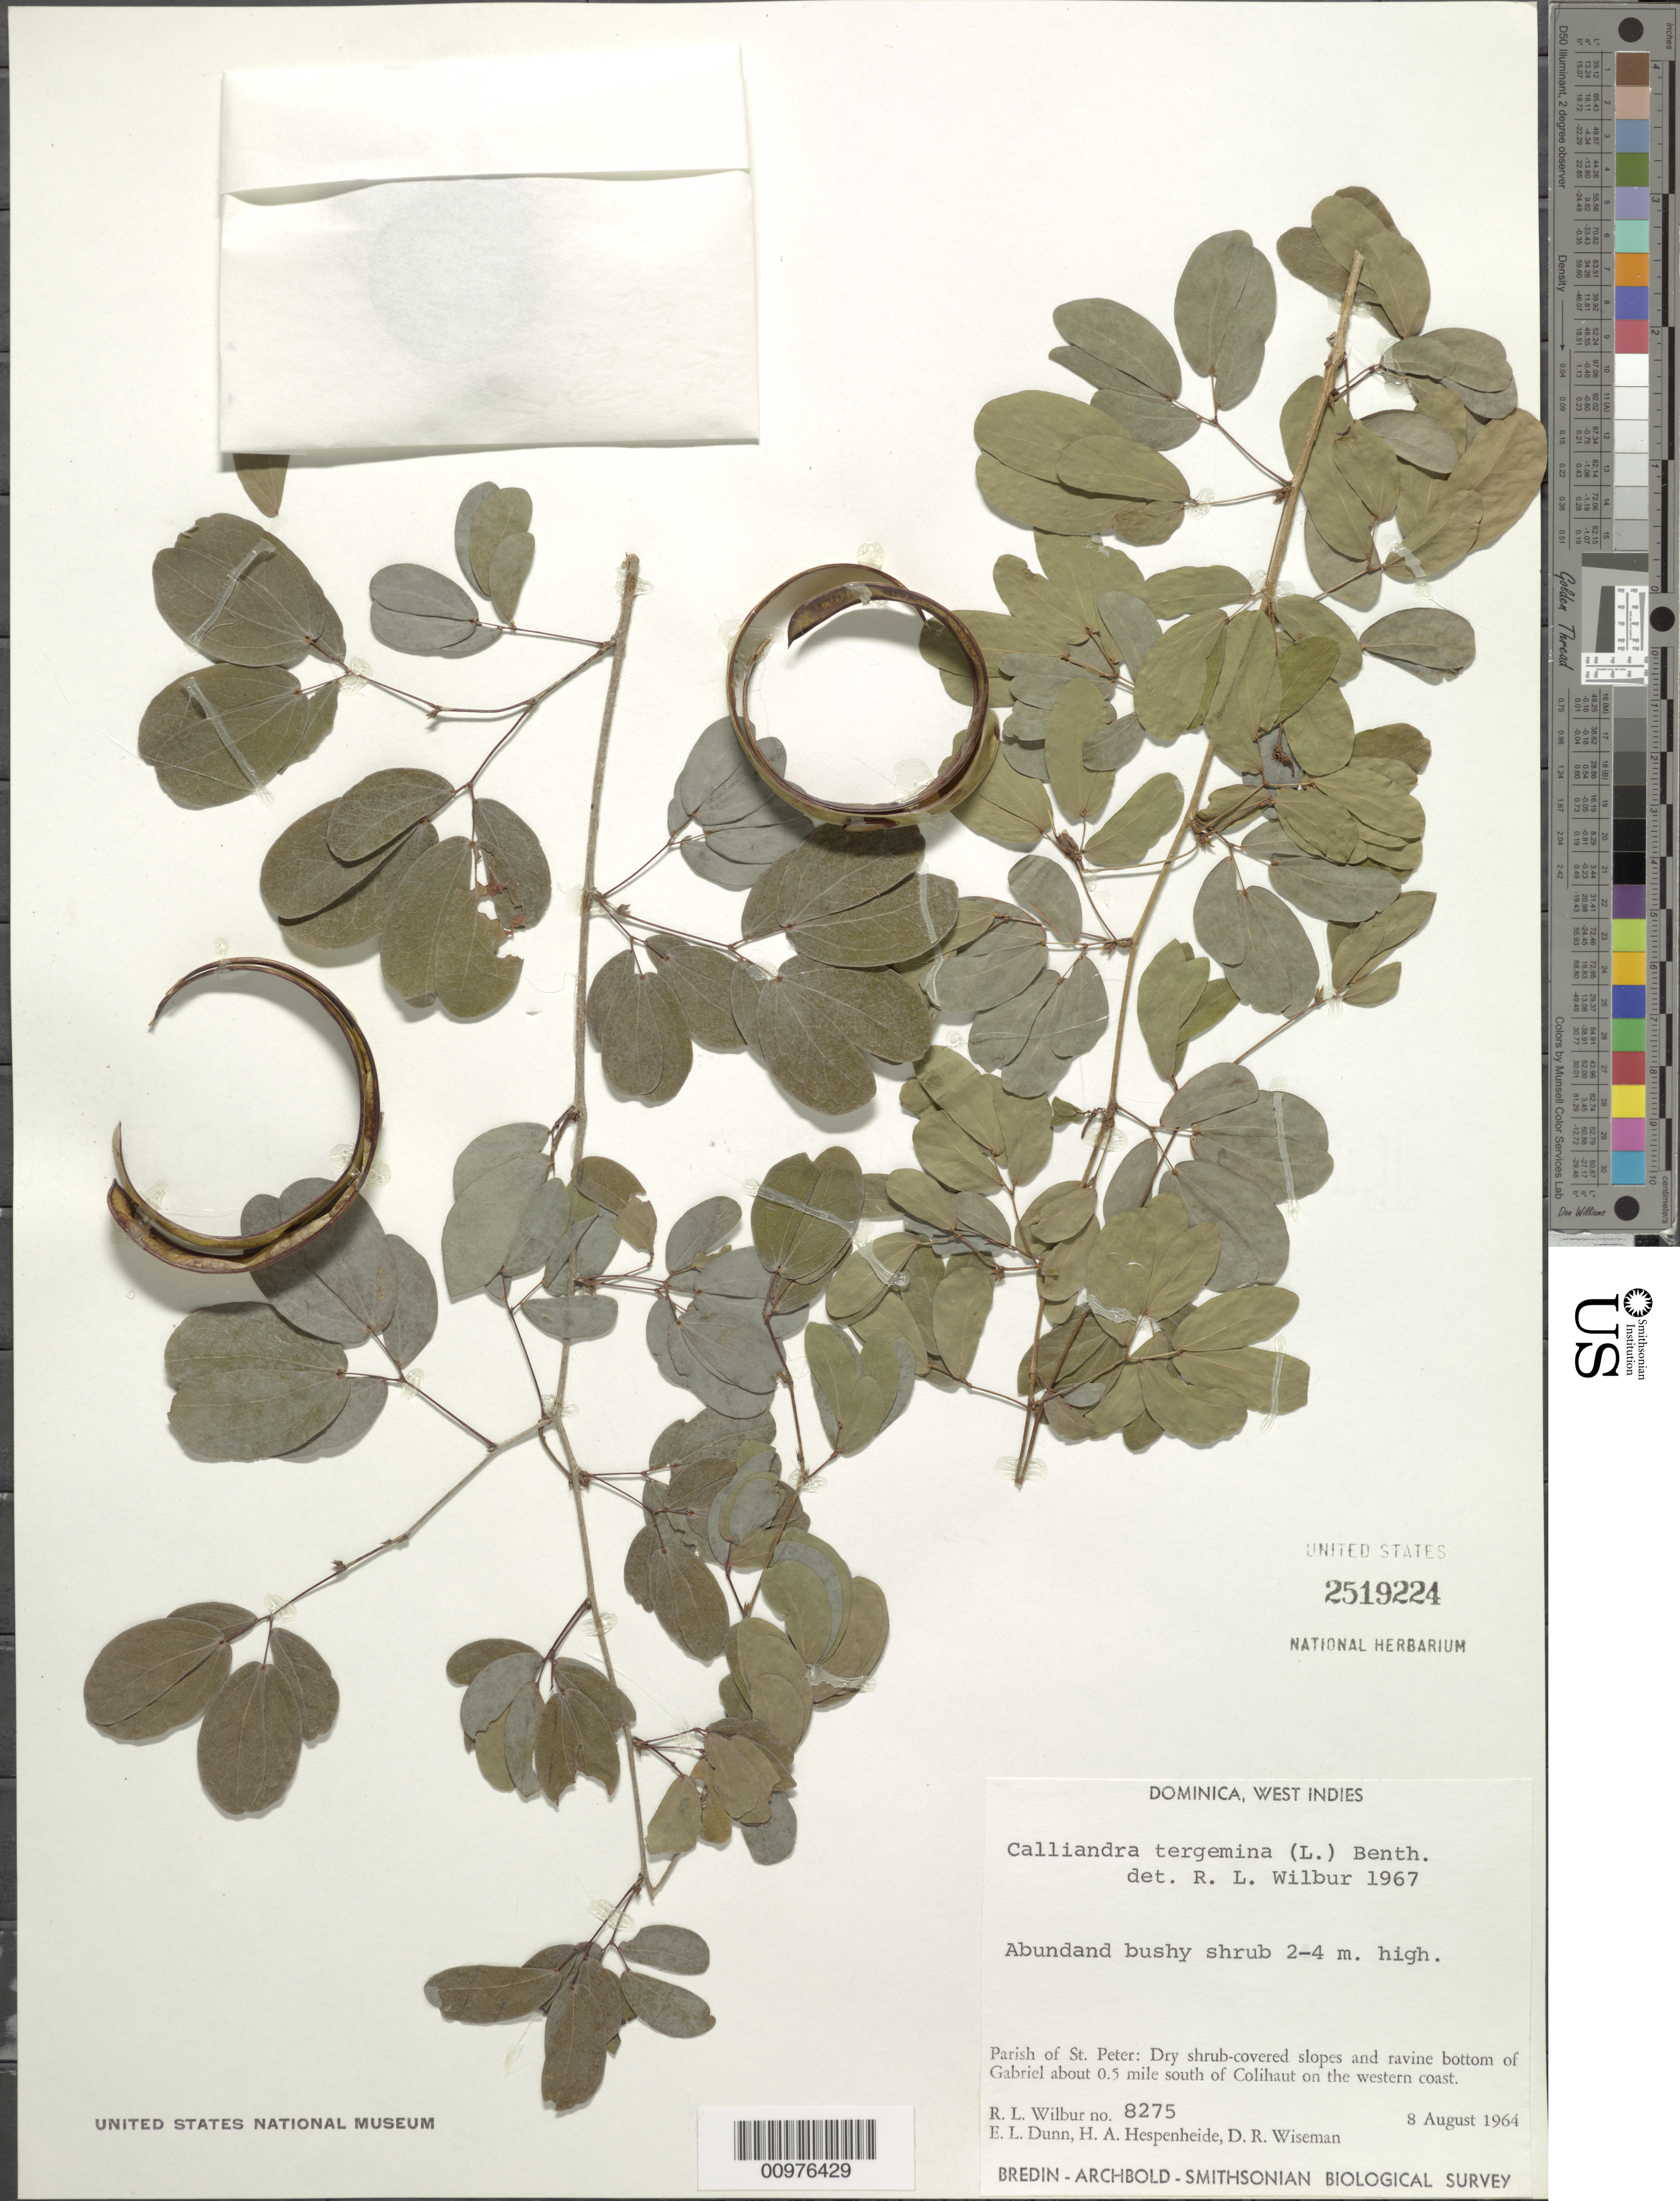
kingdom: Plantae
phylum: Tracheophyta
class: Magnoliopsida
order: Fabales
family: Fabaceae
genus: Calliandra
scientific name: Calliandra tergemina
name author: (L.) Benth.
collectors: R. L. Wilbur, E. Dunn, H. A. Hespenheide & D. R. Wiseman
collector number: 8275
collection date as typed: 08 Aug 1964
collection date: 1964-08-08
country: Dominica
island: Dominica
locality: Parish of St. Peter, Dry shrub covered slopes and ravine bottom of Gabriel about .5 mile south of Coihaut on the western coast.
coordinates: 0 N, 0 E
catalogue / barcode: US 2519224